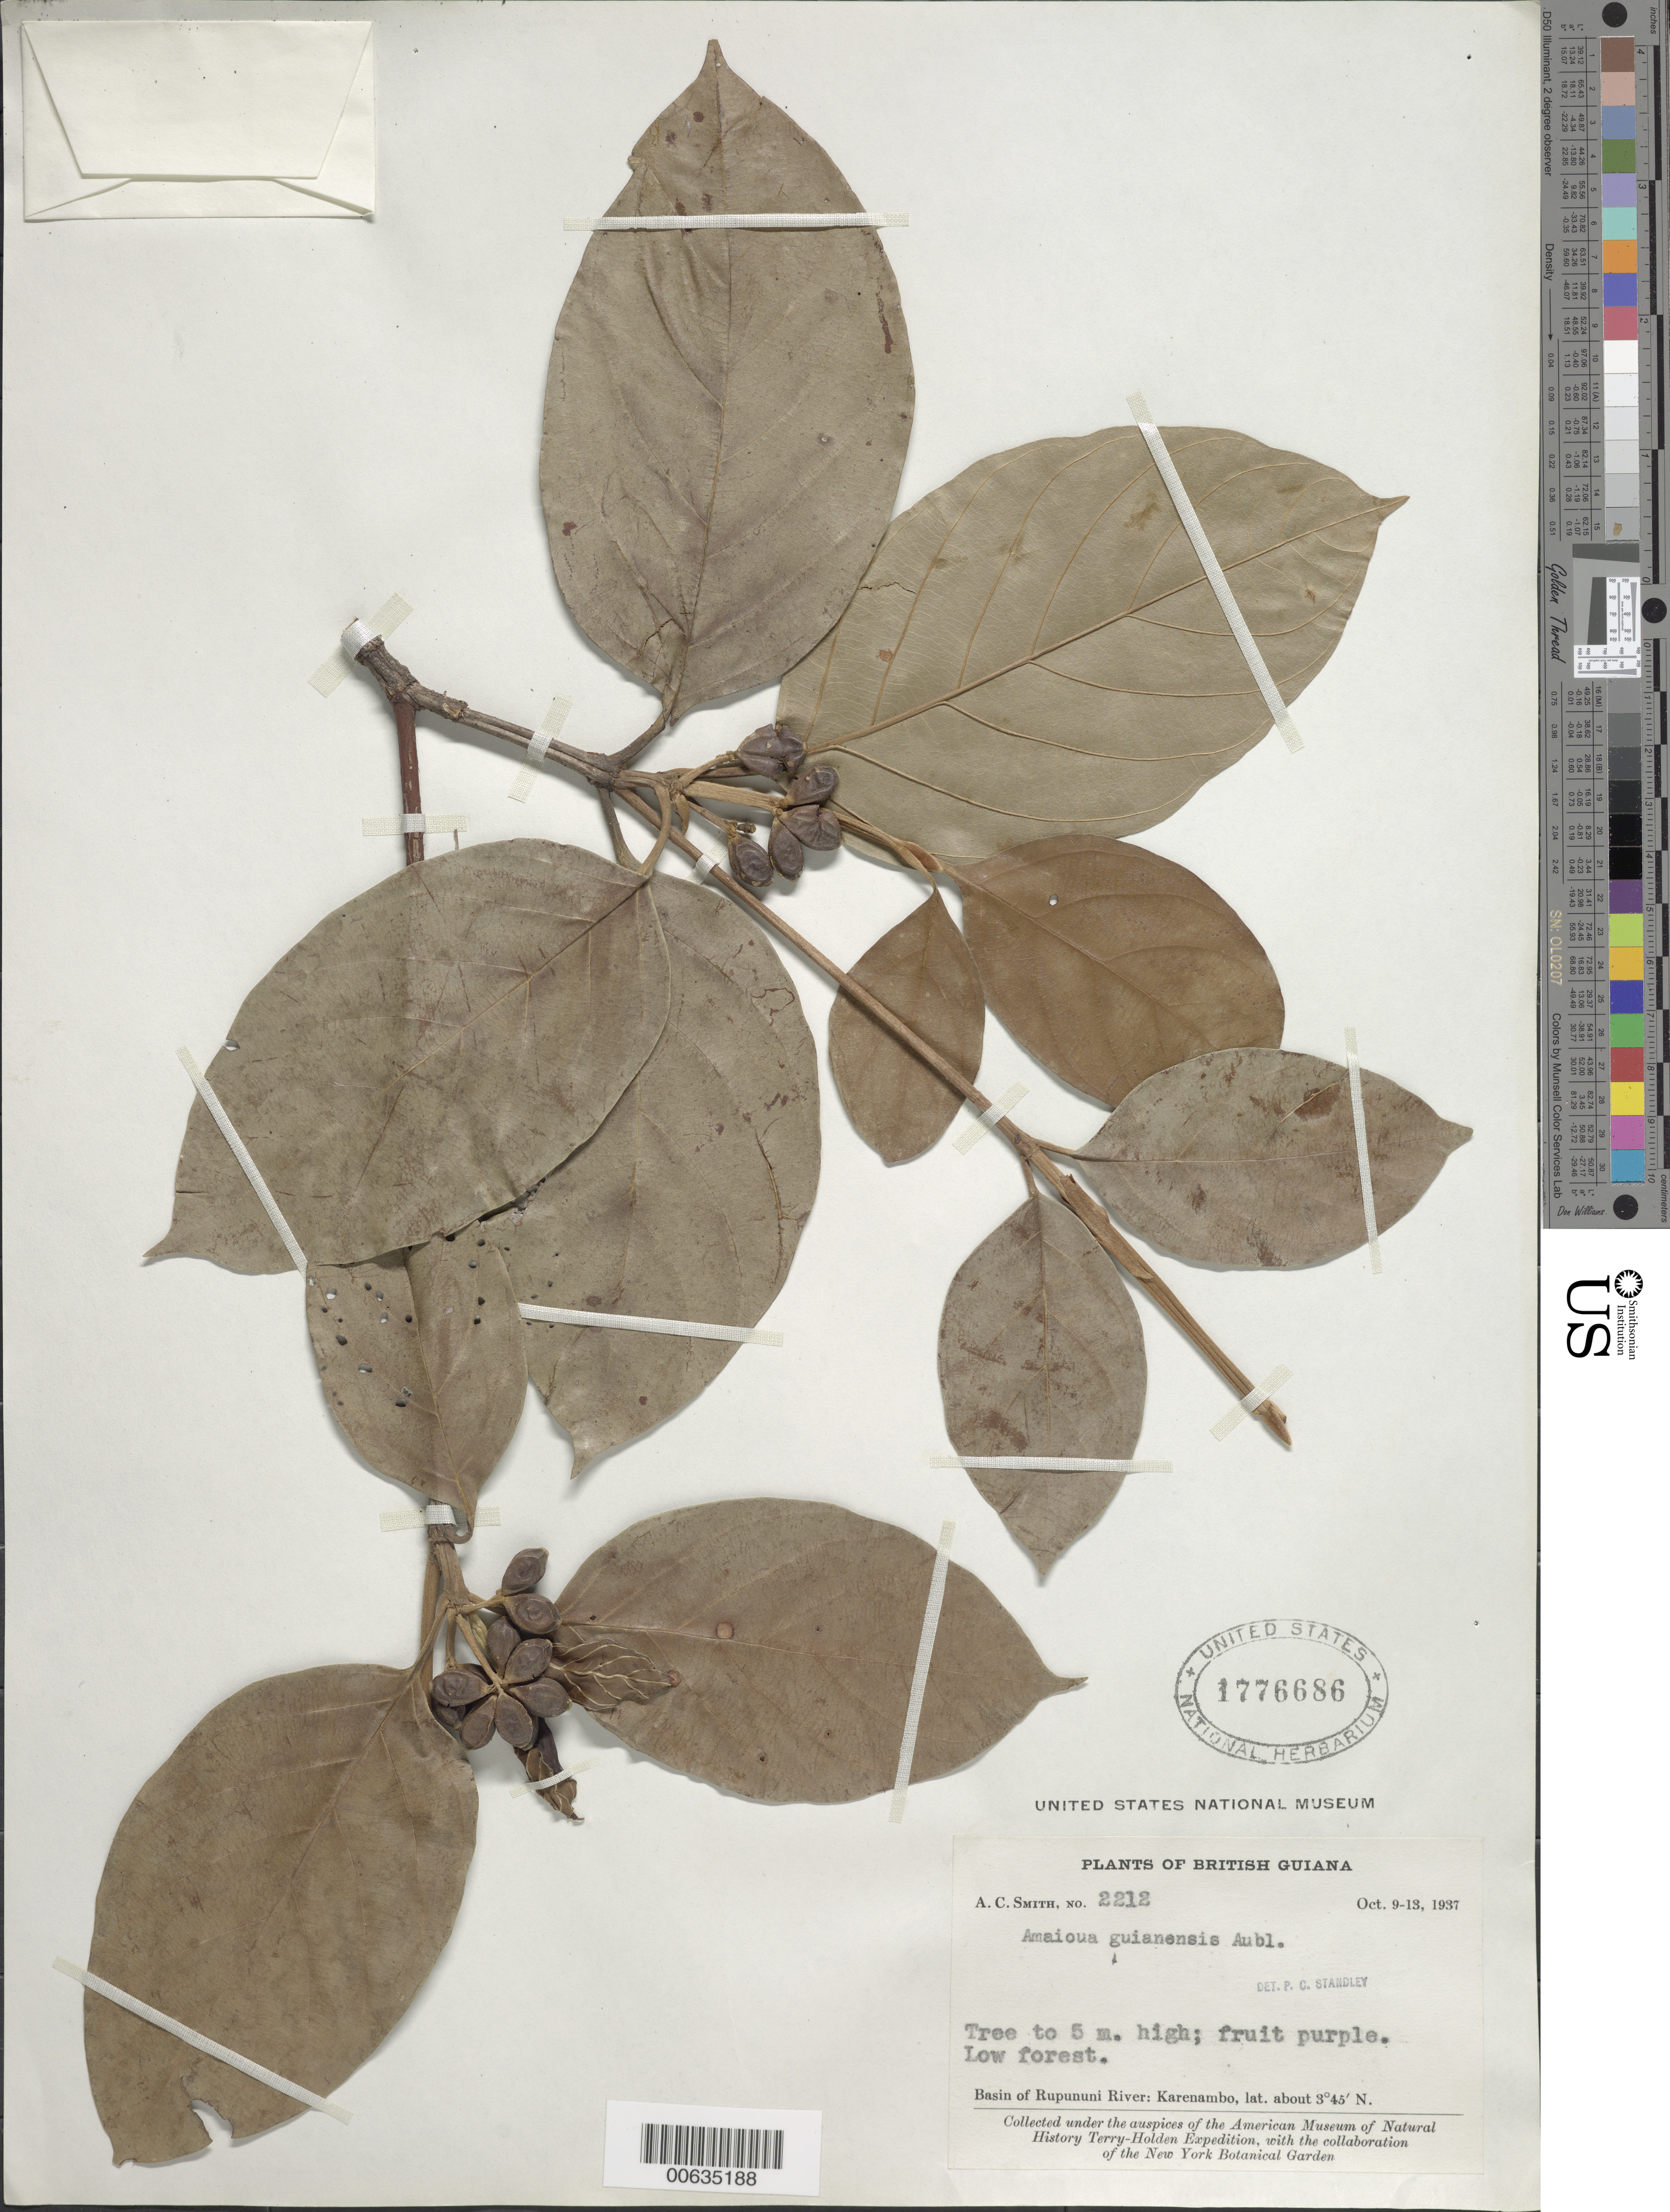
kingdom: Plantae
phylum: Tracheophyta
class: Magnoliopsida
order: Gentianales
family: Rubiaceae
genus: Amaioua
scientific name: Amaioua guianensis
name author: Aubl.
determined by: Standley, Paul C.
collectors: A. C. Smith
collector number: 2212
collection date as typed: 9-Oct-37 to 13-Oct-37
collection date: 1937-10-09/1937-10-13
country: Guyana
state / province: U. Takutu-U. Essequibo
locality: Karanambo, Rupununi River basin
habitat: Low forest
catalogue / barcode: US 1776686